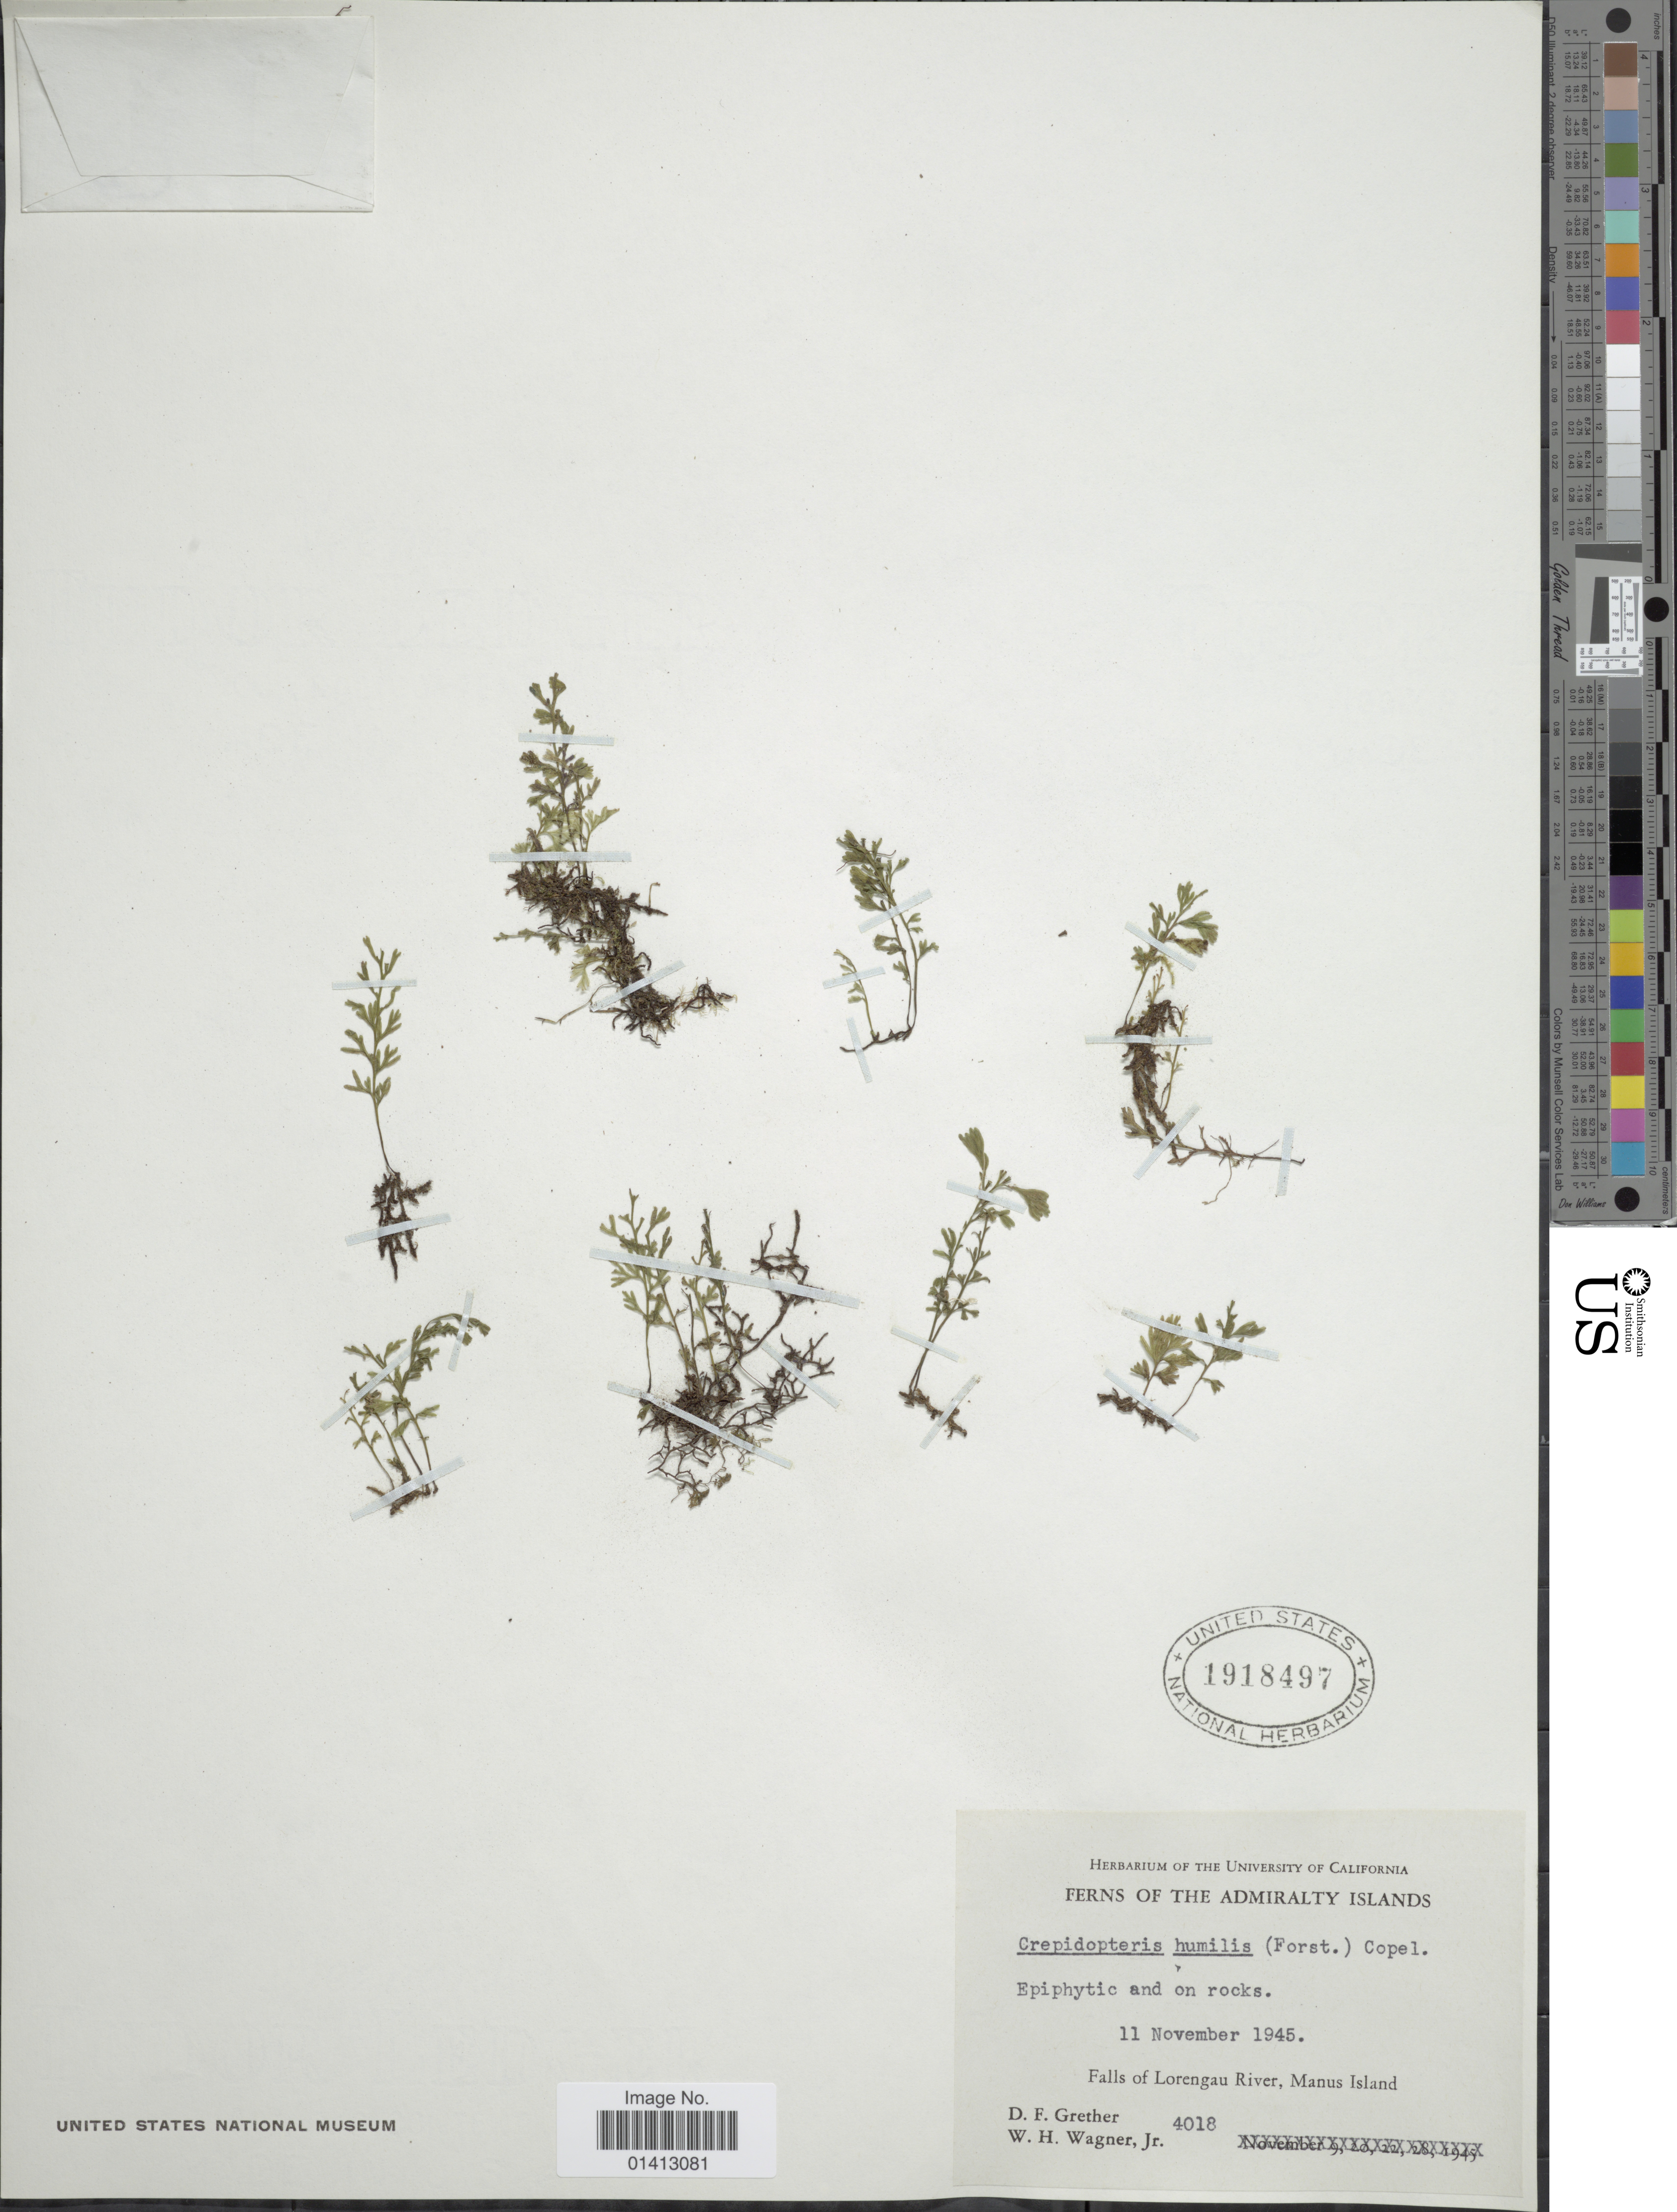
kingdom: Plantae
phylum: Tracheophyta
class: Polypodiopsida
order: Hymenophyllales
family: Hymenophyllaceae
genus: Crepidomanes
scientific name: Crepidomanes humilis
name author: (G. Forst.) Bosch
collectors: D. F. Grether & W. H. Wagner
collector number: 4018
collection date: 1945-11-11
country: Papua New Guinea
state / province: Manus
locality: The Admiralty Islands, Falls of Lorengau River, Manus Island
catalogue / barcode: US 1918497